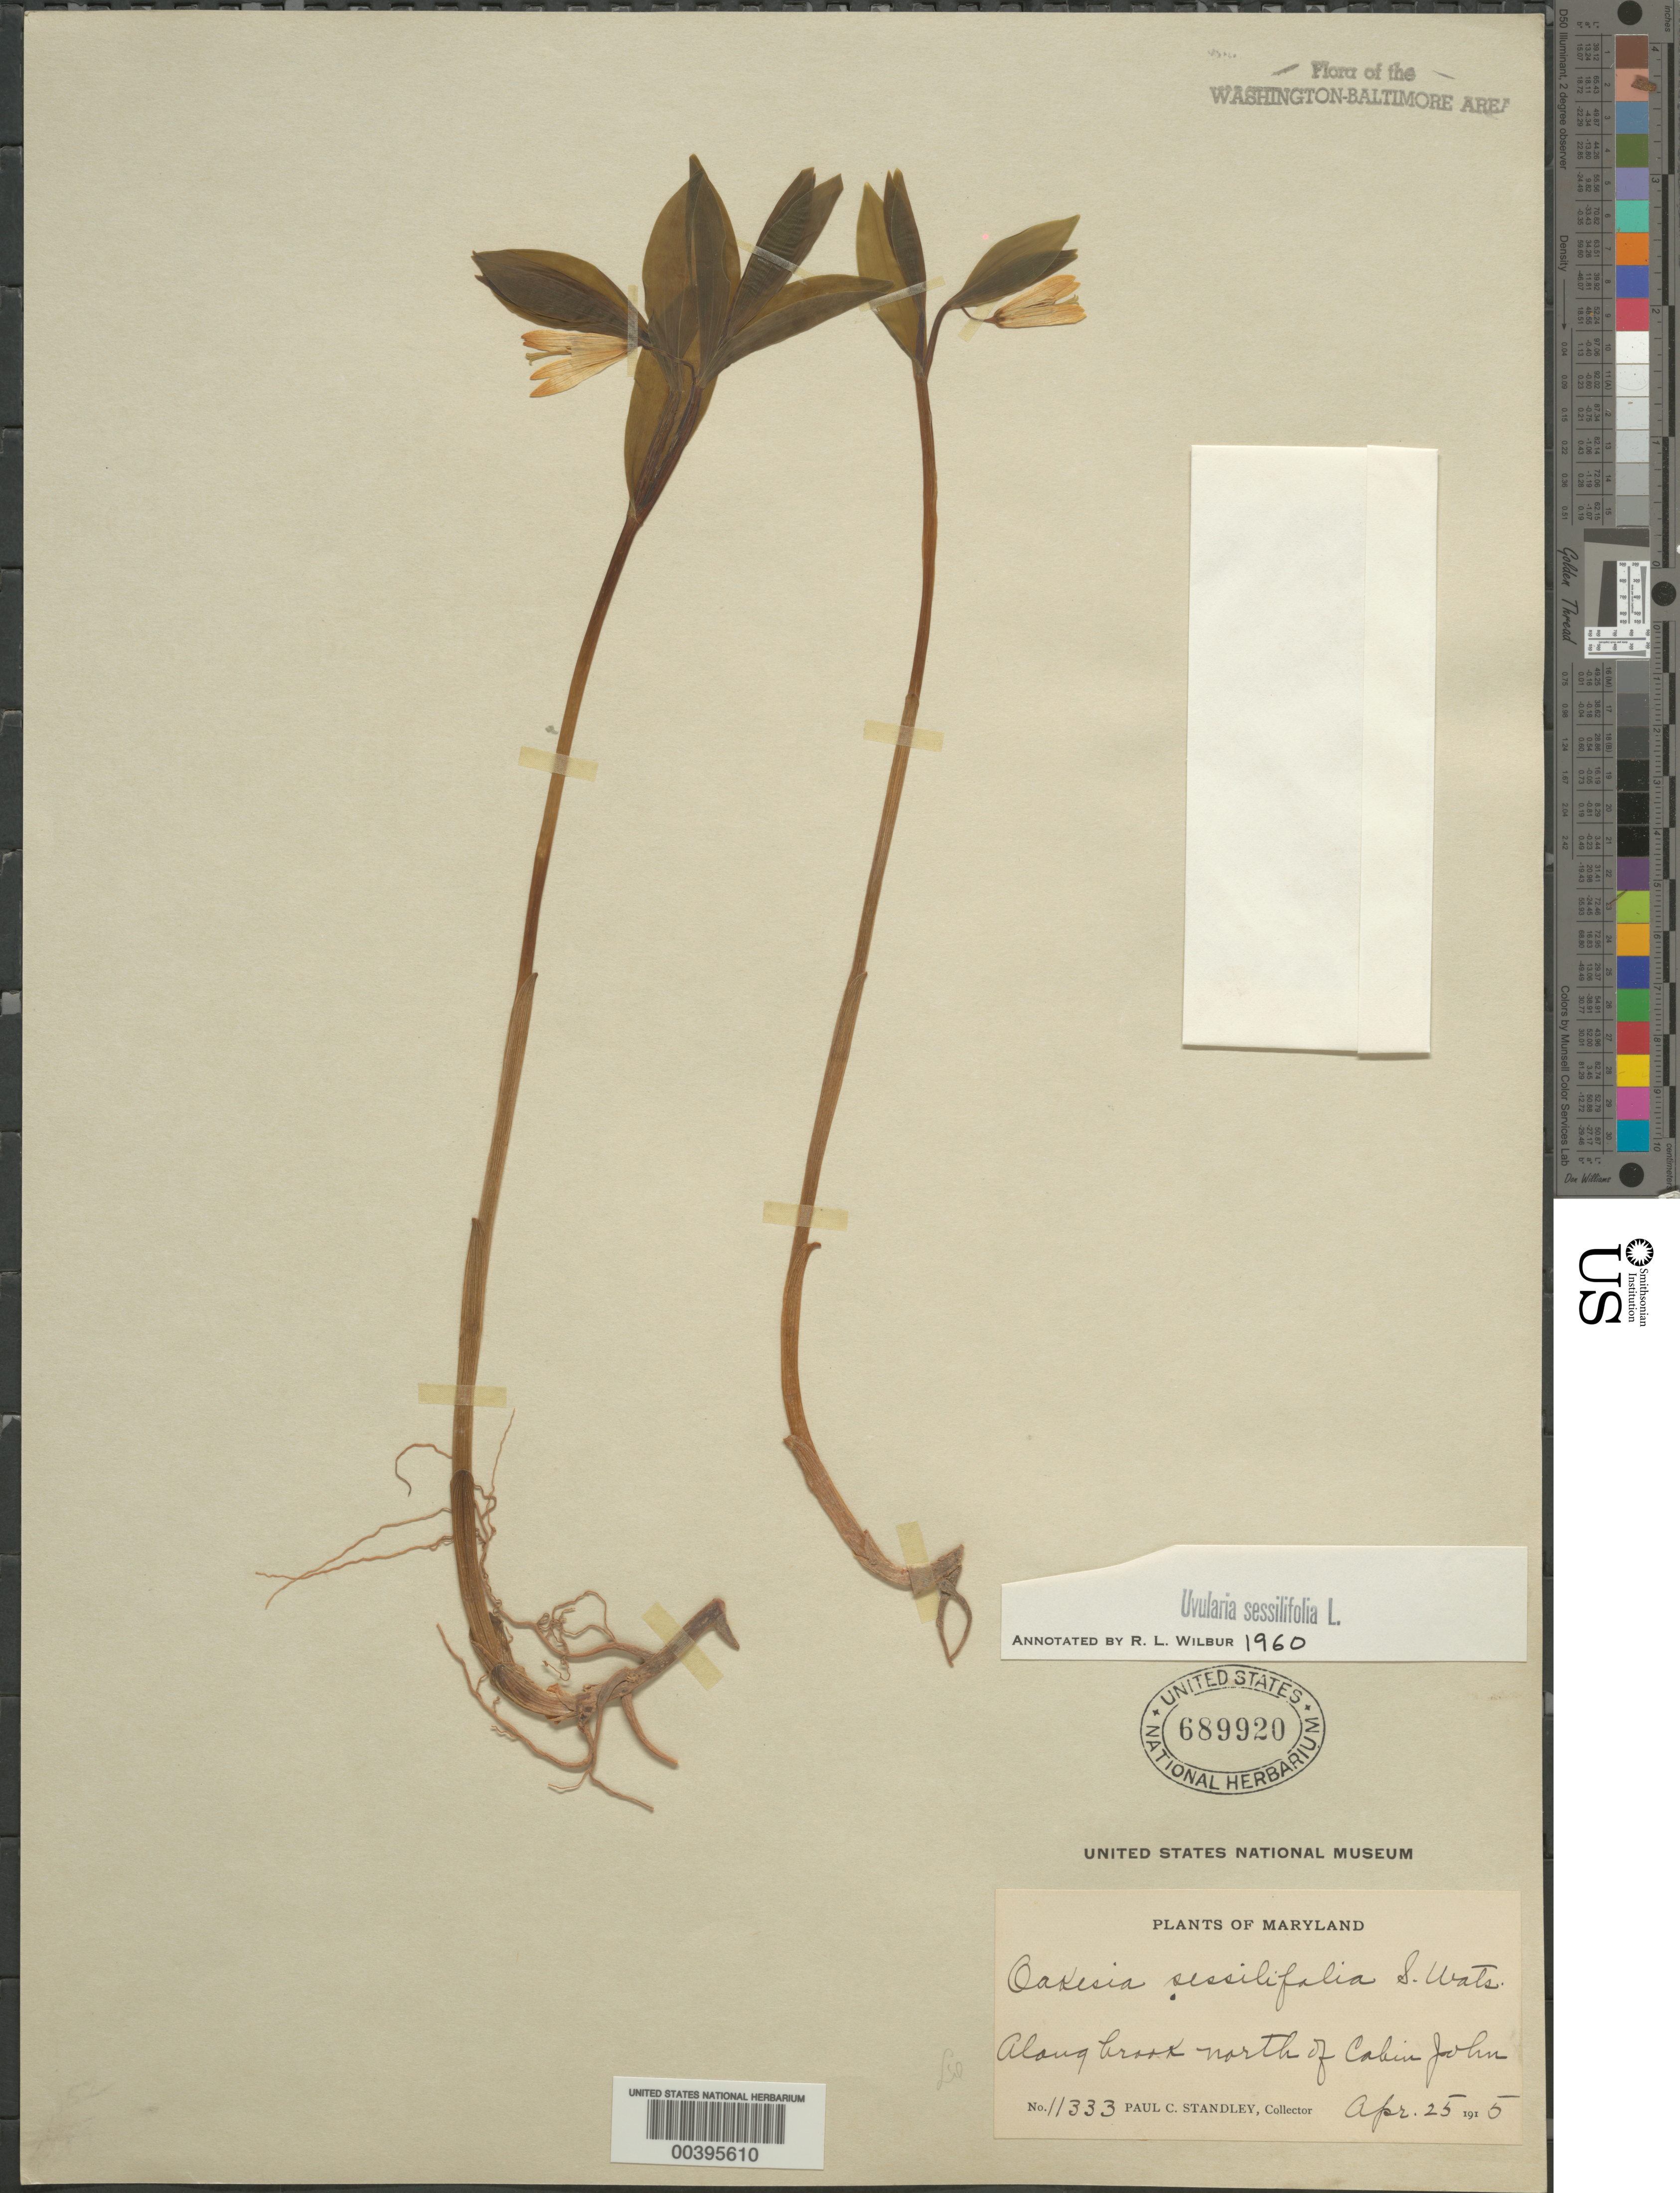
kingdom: Plantae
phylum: Tracheophyta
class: Liliopsida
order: Liliales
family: Colchicaceae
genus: Uvularia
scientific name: Uvularia sessilifolia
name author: L.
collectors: P. C. Standley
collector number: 11333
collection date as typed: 25 Apr 1915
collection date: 1915-04-25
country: United States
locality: North of Cabin John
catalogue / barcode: US 689920